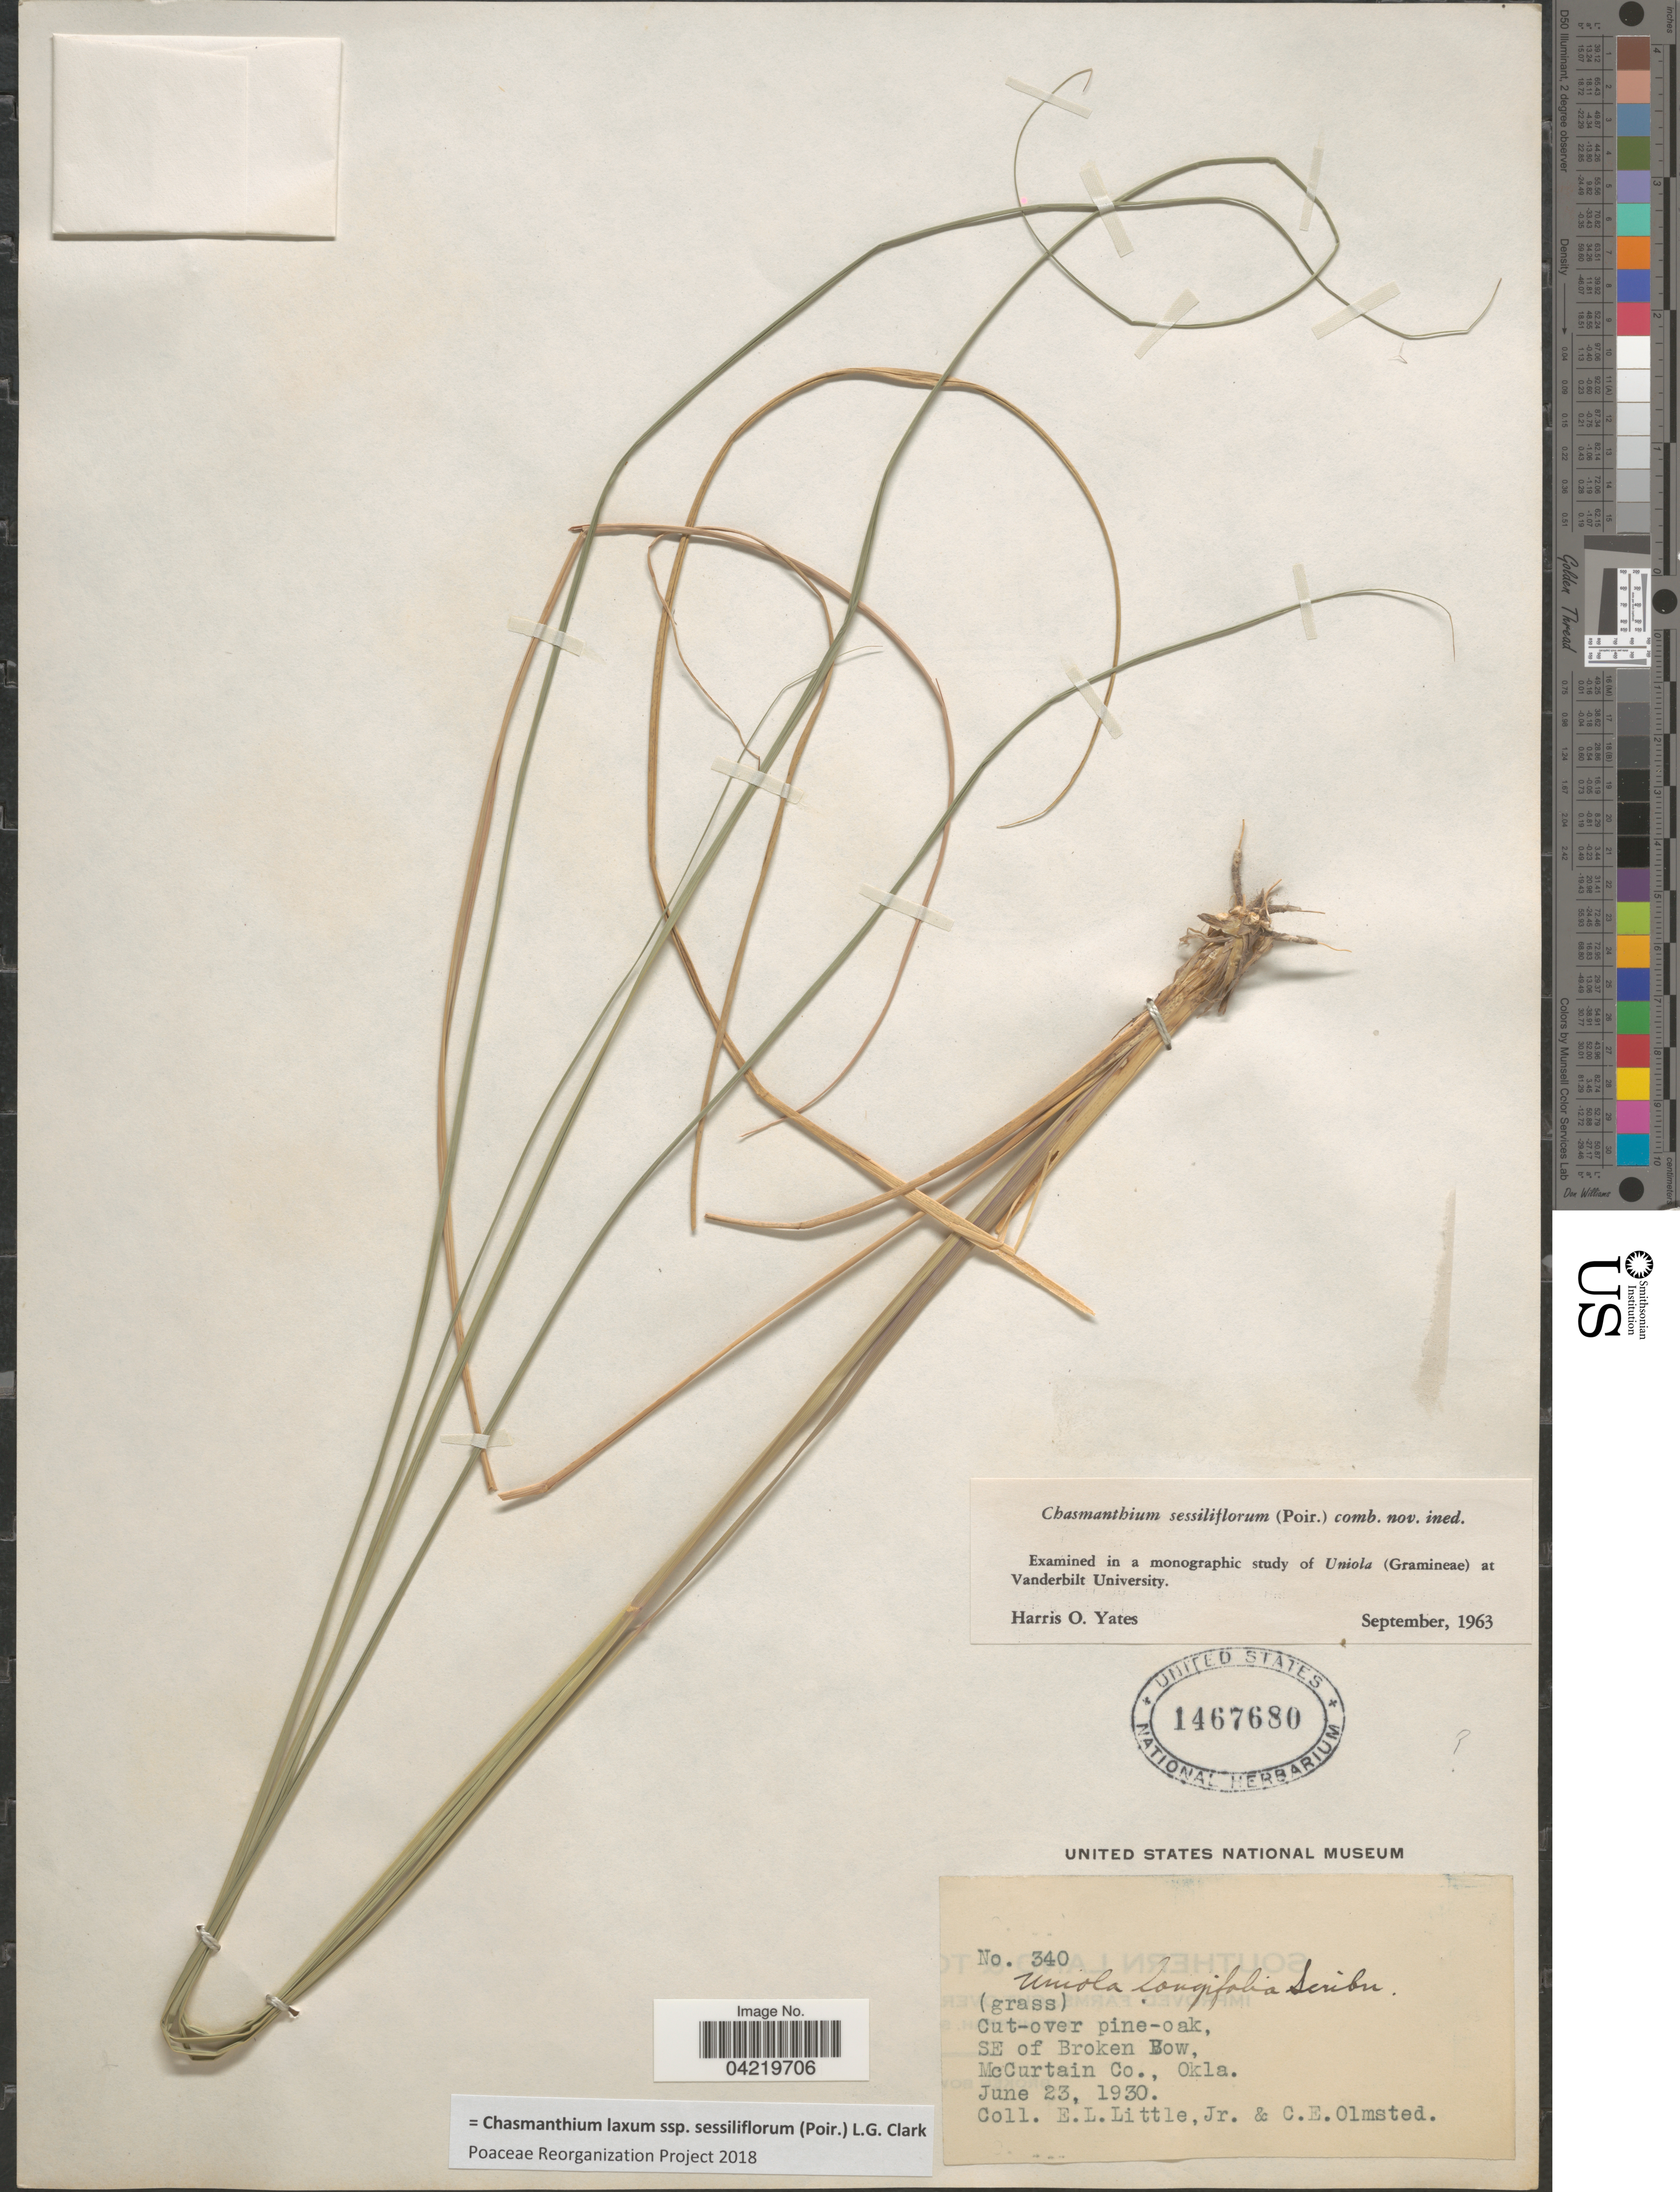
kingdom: Plantae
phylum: Tracheophyta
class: Liliopsida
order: Poales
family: Poaceae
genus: Chasmanthium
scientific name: Chasmanthium laxum subsp. sessiliflorum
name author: (L.) H.O. Yates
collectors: E. L. Little & C. Olmsted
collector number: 340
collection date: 1930-06-23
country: United States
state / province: Oklahoma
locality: Cut-over pine-oak, SE of Broken Bow, McCurtain Co.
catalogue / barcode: US 1467680